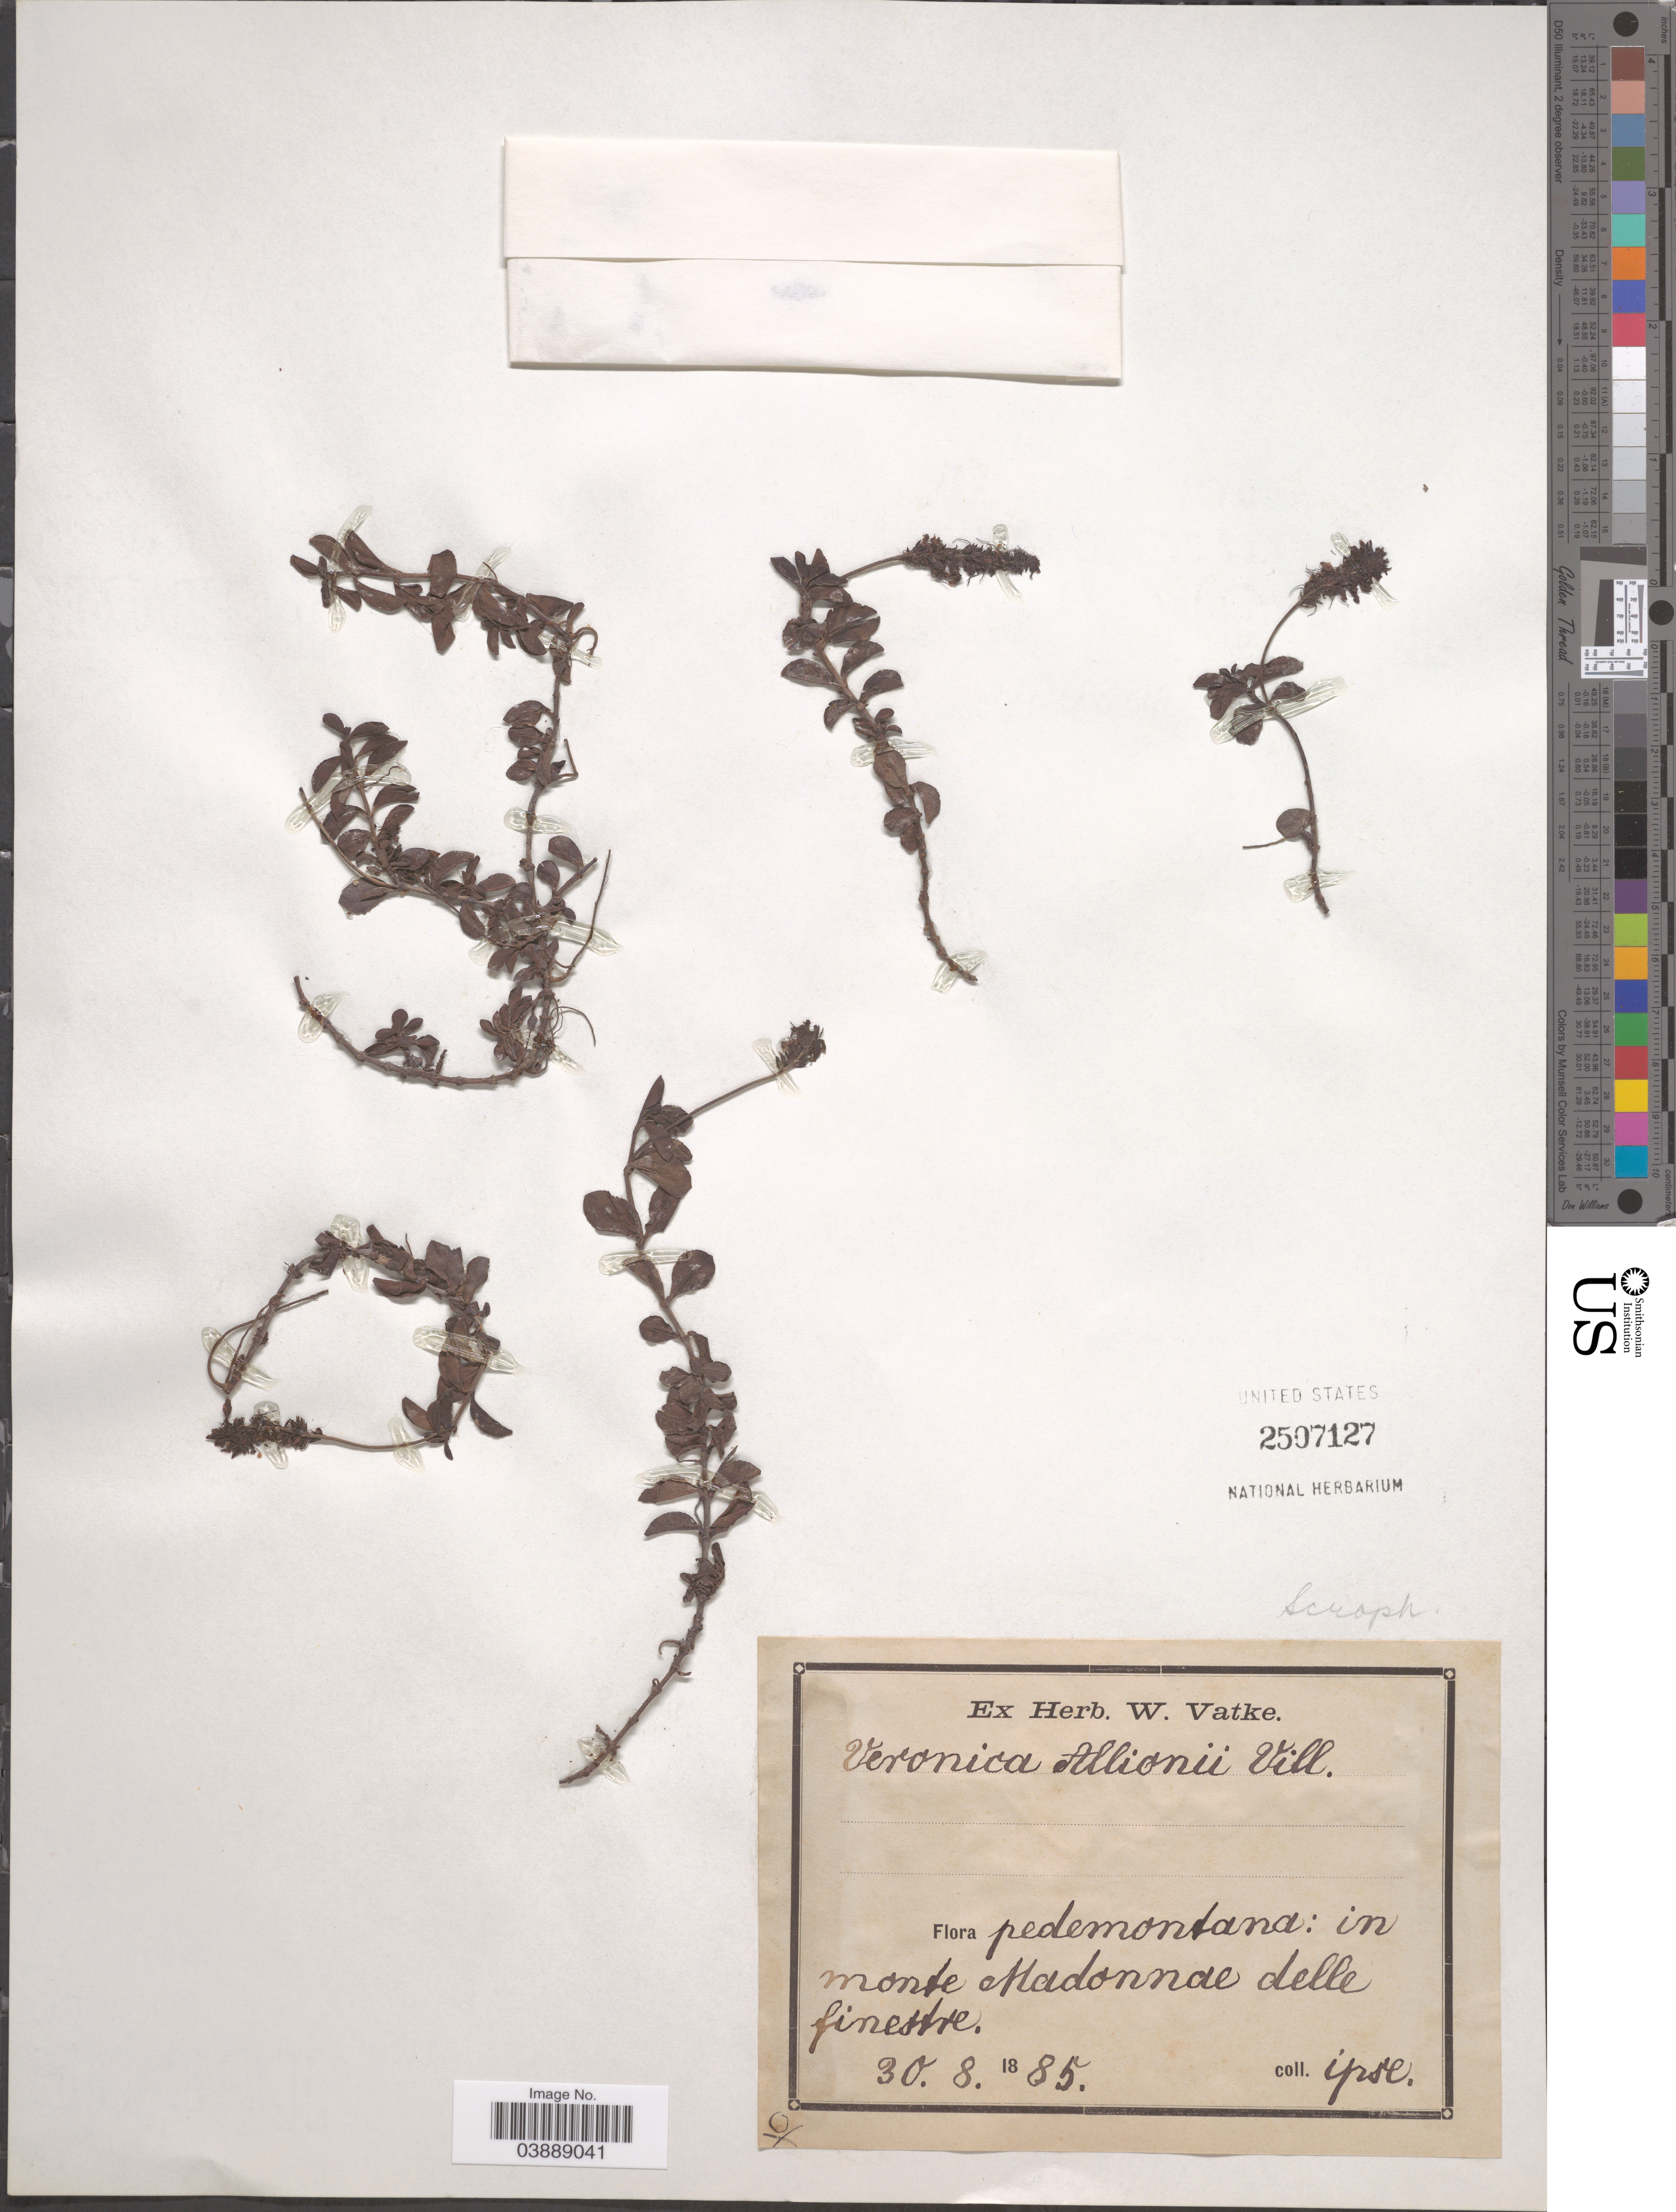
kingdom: Plantae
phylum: Tracheophyta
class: Magnoliopsida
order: Lamiales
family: Plantaginaceae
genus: Veronica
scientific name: Veronica allionii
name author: Vill.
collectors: W. Vatke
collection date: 1885-08-30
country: Italy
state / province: Piedmont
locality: Pedemontana: in monte etladonnae delle finestre.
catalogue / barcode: US 2507127